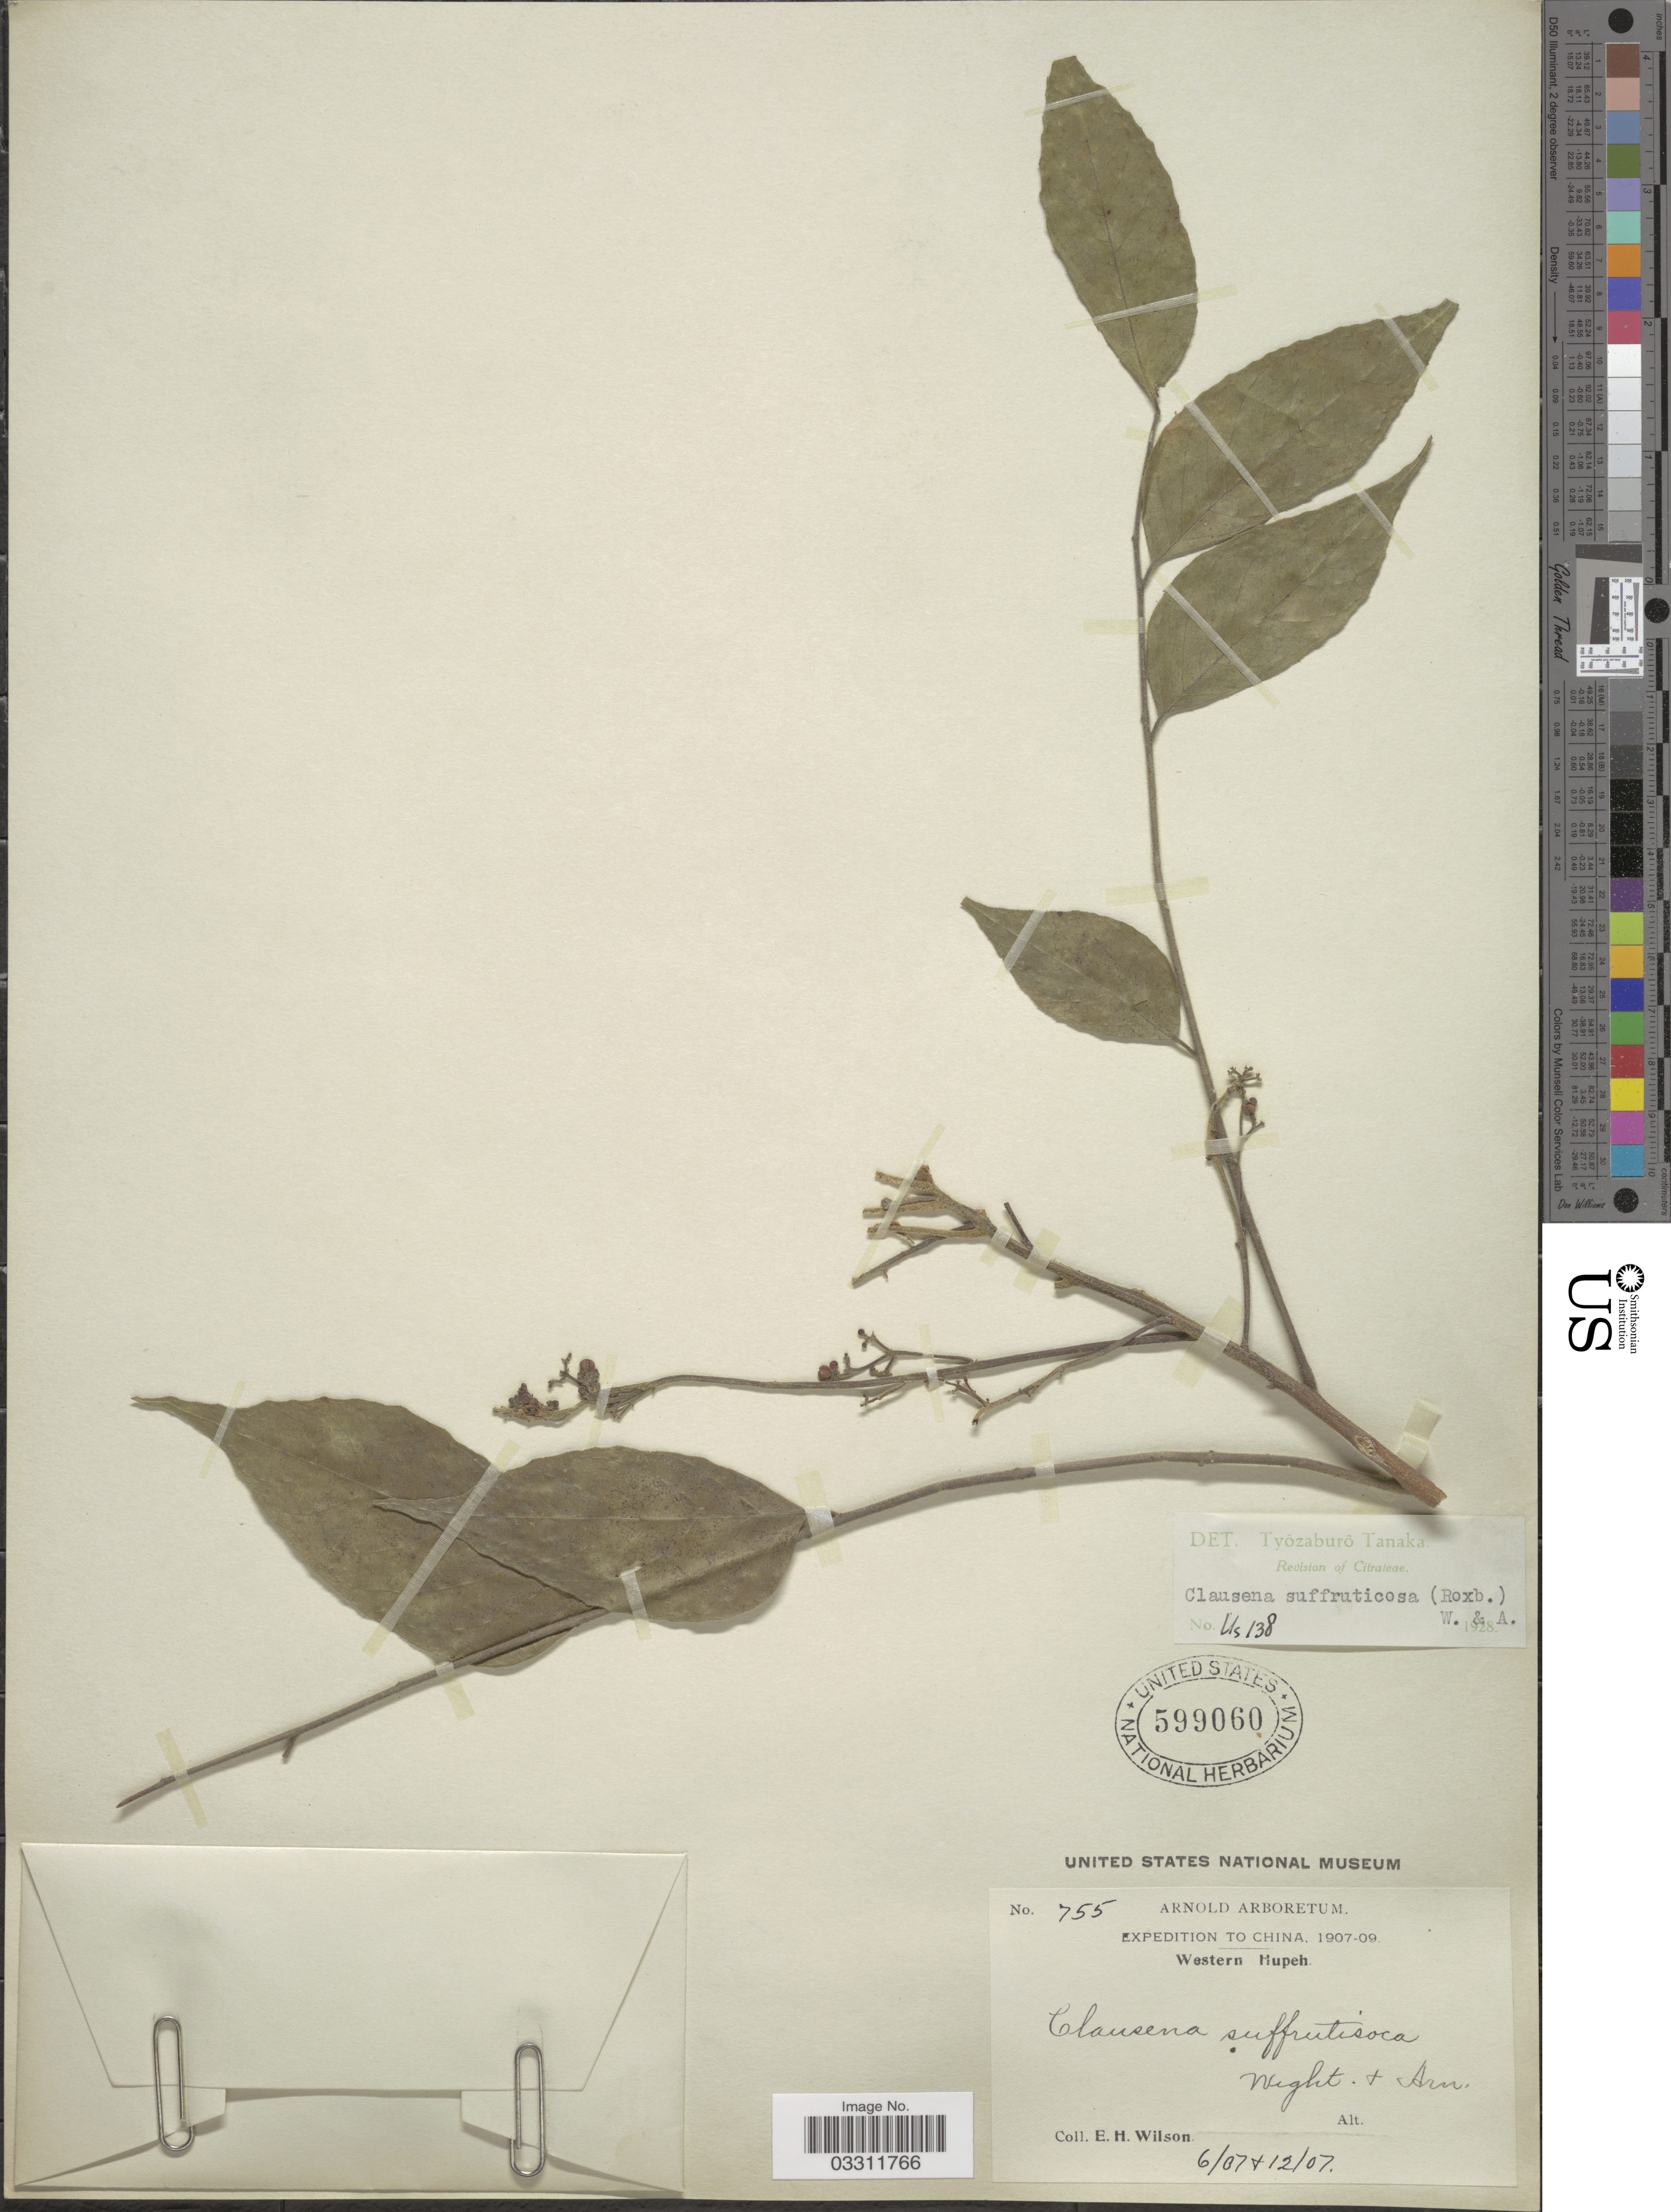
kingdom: Plantae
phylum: Tracheophyta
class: Magnoliopsida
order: Sapindales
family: Rutaceae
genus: Clausena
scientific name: Clausena suffruticosa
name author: (Roxb.) Wight & Arn.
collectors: E. Wilson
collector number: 755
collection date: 1907-06/1907-12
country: China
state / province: Hubei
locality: Western Hupeh.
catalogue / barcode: US 599060